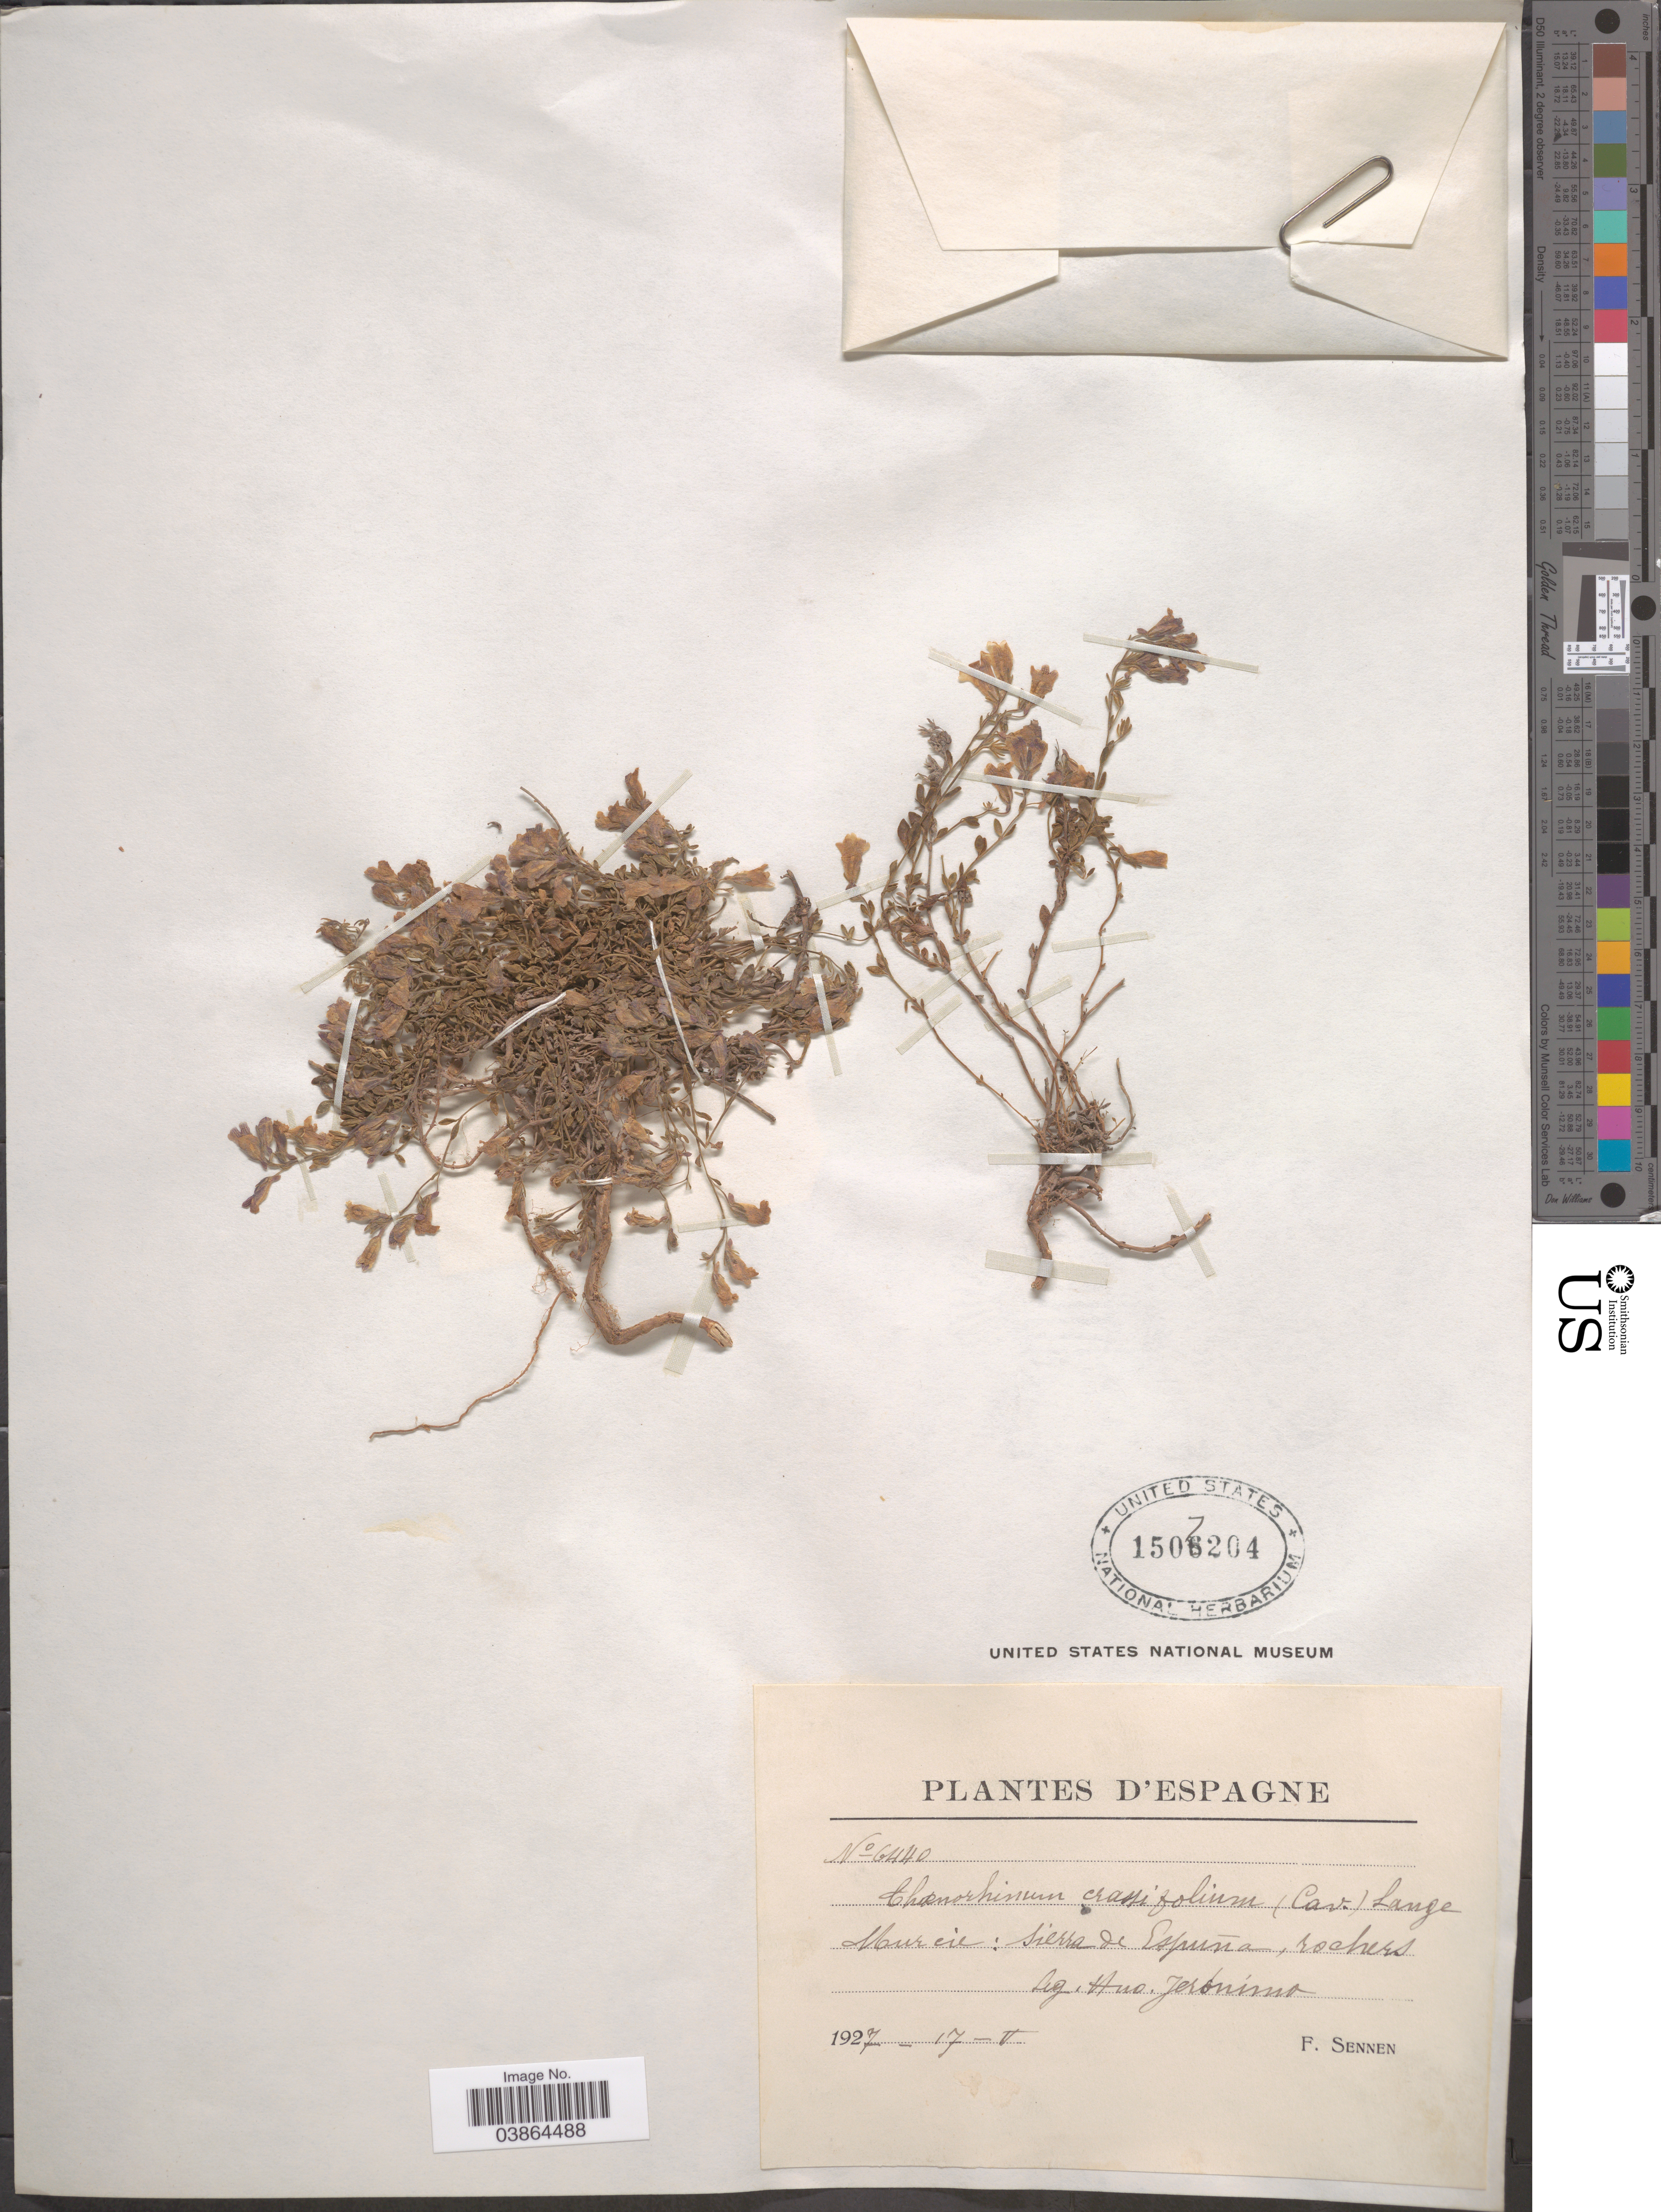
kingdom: Plantae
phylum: Tracheophyta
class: Magnoliopsida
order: Lamiales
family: Plantaginaceae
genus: Chaenorrhinum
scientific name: Chaenorrhinum crassifolium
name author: (Cav.) Kostel.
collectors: H. Jerónimo & E. Sennen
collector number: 6440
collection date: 1927-05-17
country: Spain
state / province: Murcia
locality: sierra de Espuña, rochers.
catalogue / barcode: US 1507204